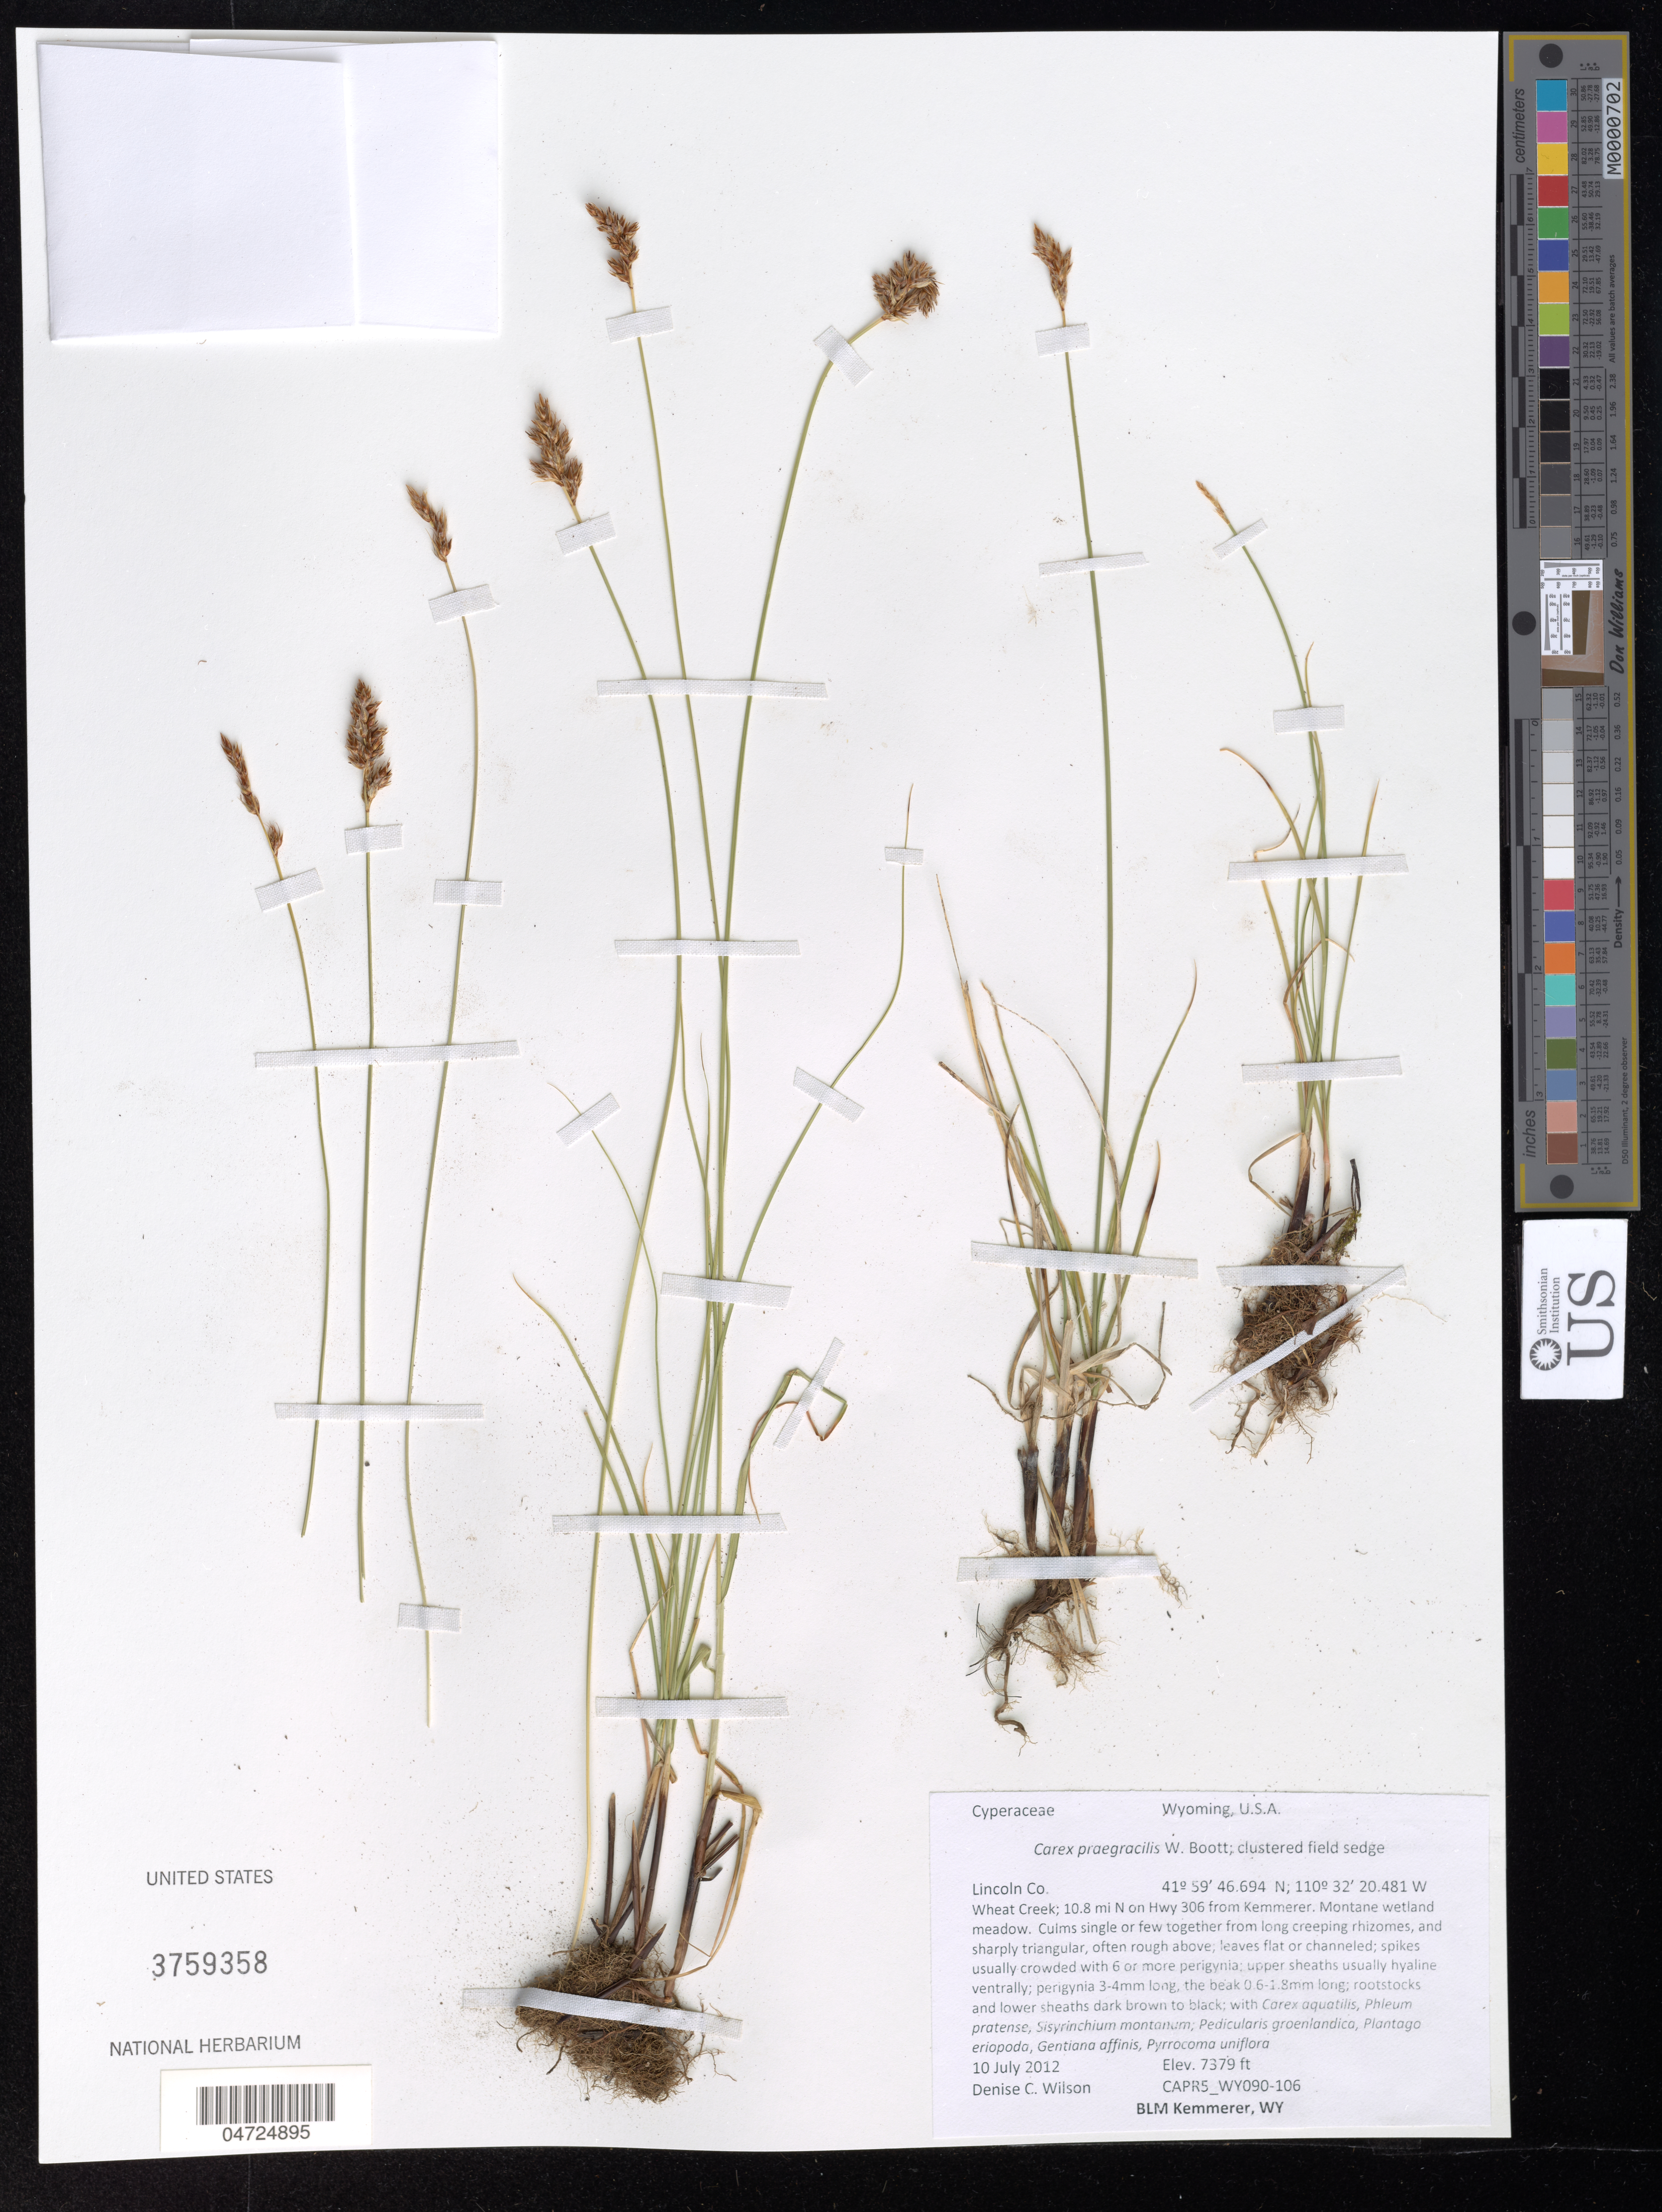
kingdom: Plantae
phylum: Tracheophyta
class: Liliopsida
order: Poales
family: Cyperaceae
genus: Carex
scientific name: Carex praegracilis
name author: W. Boott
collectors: D. Wilson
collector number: CAPR5_WY090-106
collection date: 2012-07-10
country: United States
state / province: Wyoming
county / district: Lincoln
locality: Lincoln Co. Wheat Creek; 10.8 mi N on Hwy 306 from Kemmerer.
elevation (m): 2249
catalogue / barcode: US 3759358